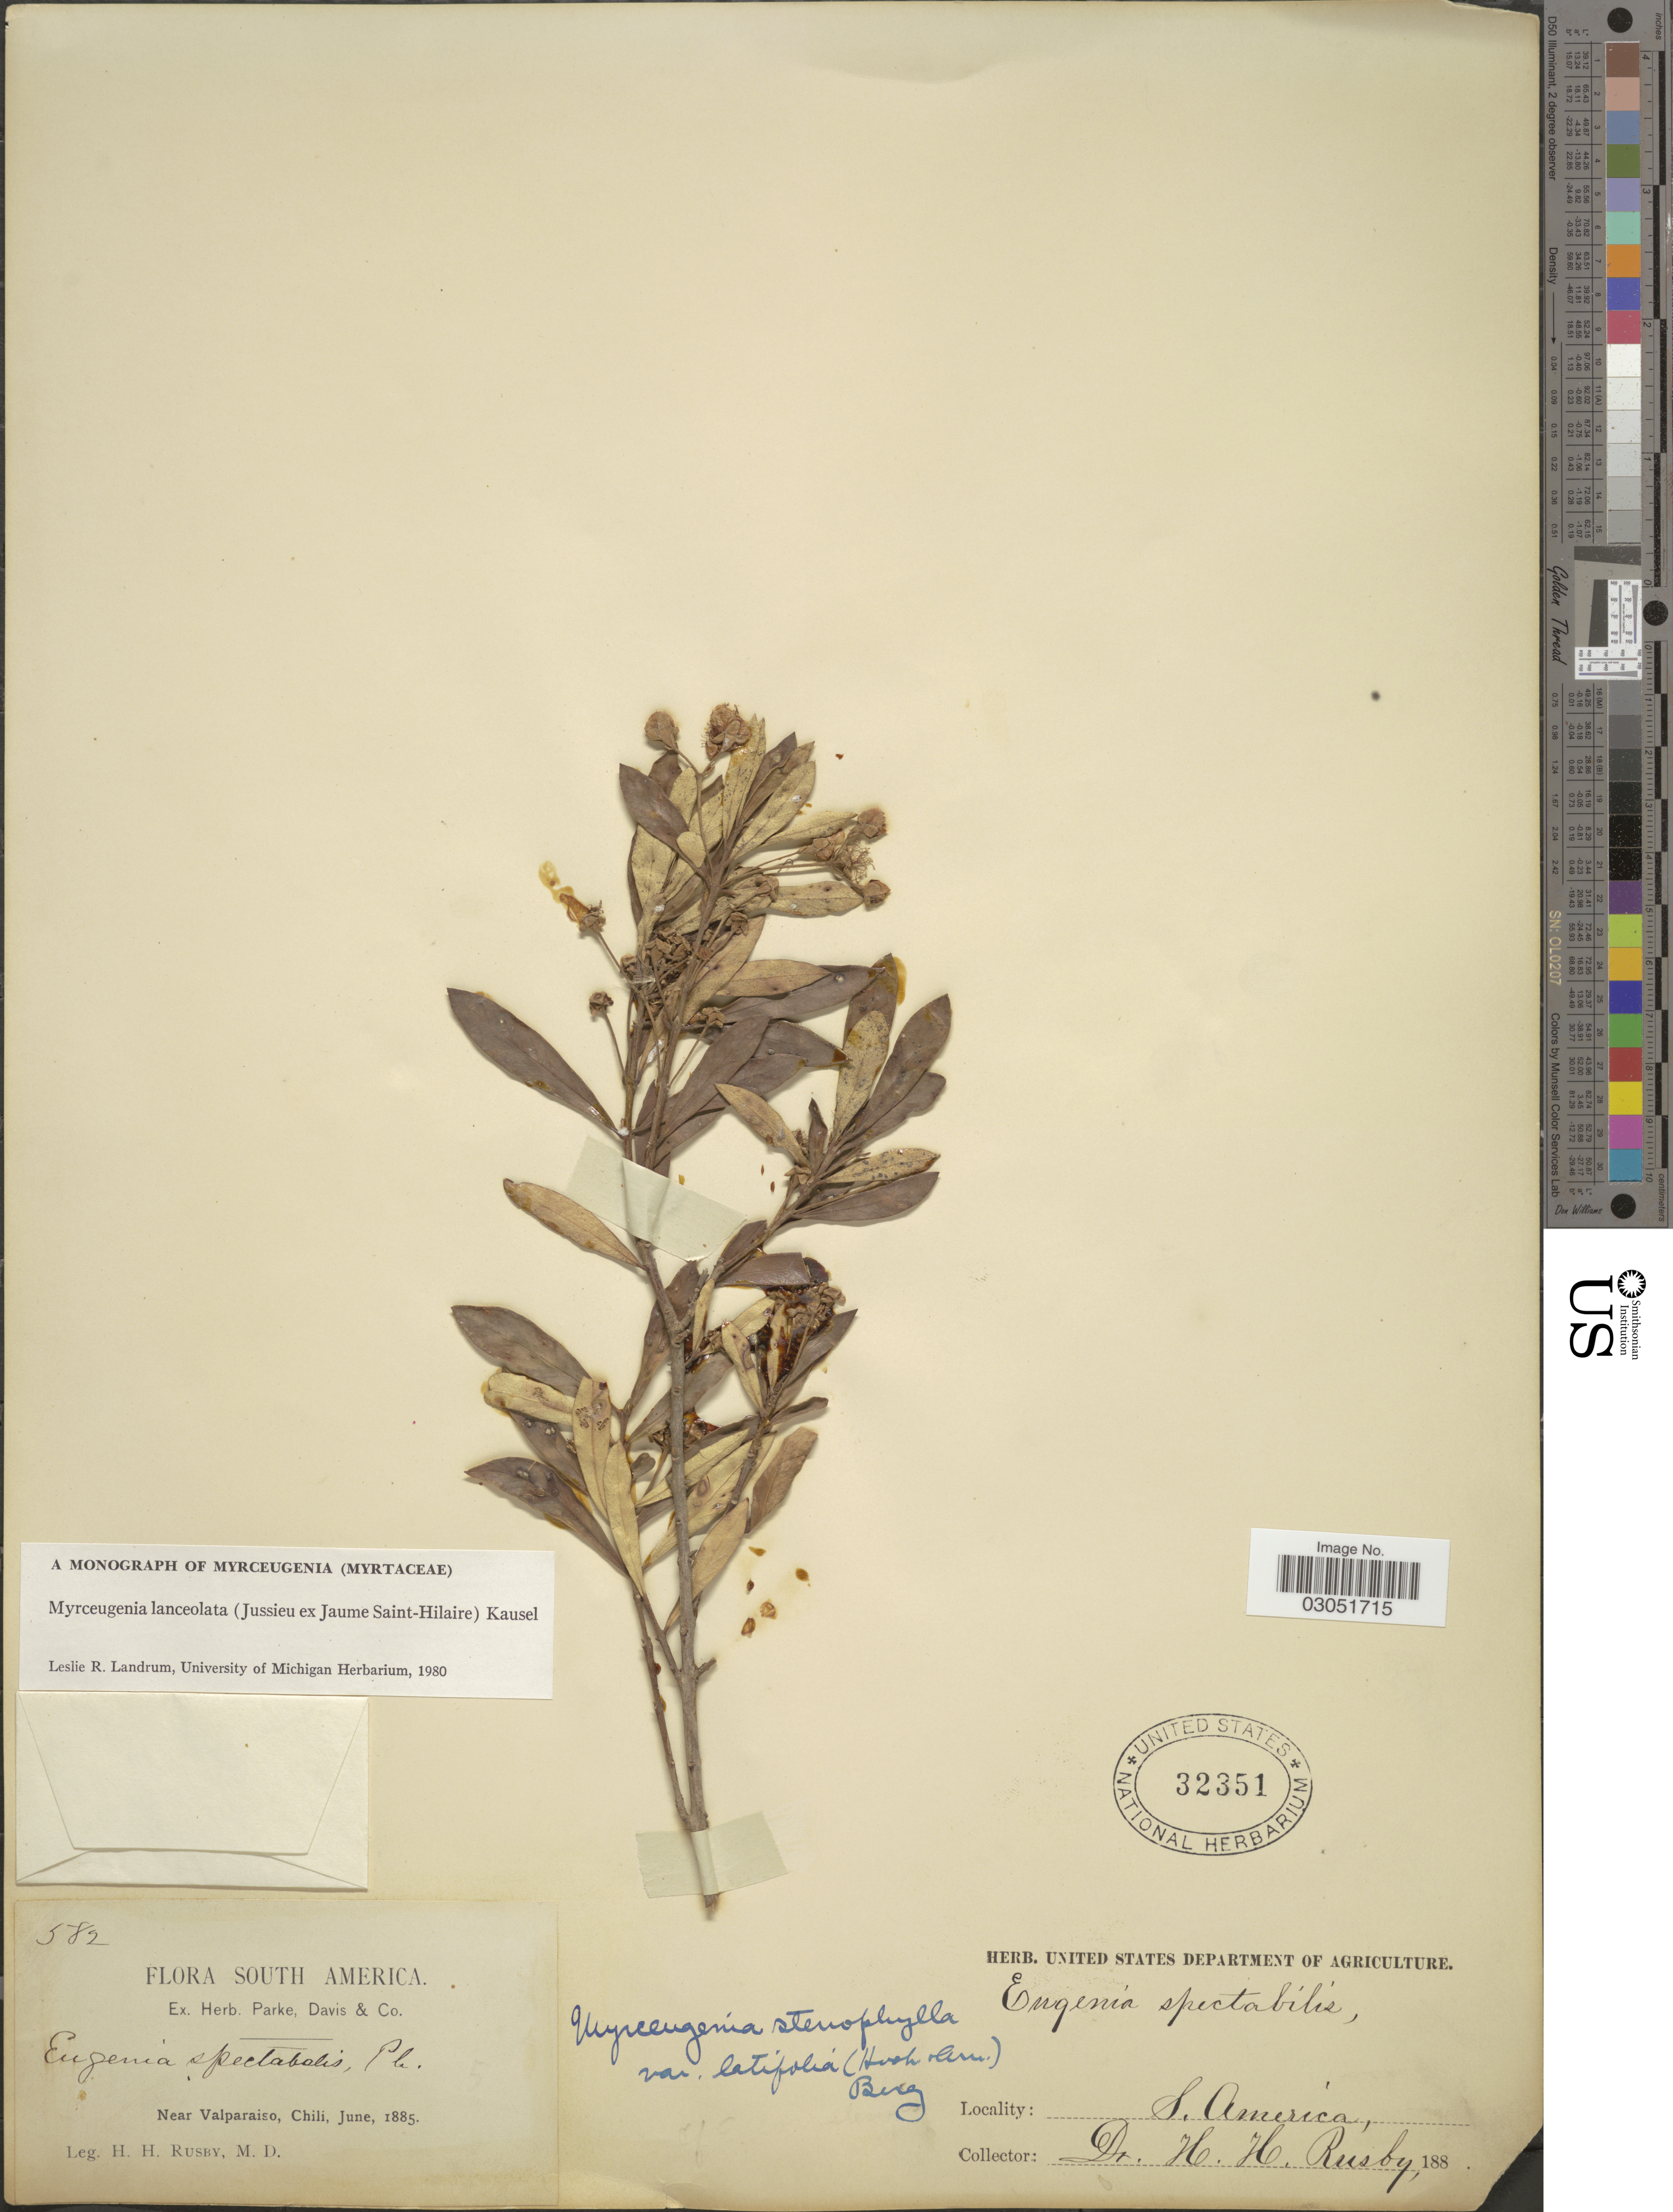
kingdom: Plantae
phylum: Tracheophyta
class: Magnoliopsida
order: Myrtales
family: Myrtaceae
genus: Myrceugenia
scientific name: Myrceugenia lanceolata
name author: (Juss. ex J. St.-Hil.) Kausel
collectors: H. H. Rusby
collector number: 582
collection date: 1885-06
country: Chile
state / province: Valparaíso (V)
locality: Near Valparaiso.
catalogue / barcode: US 32351